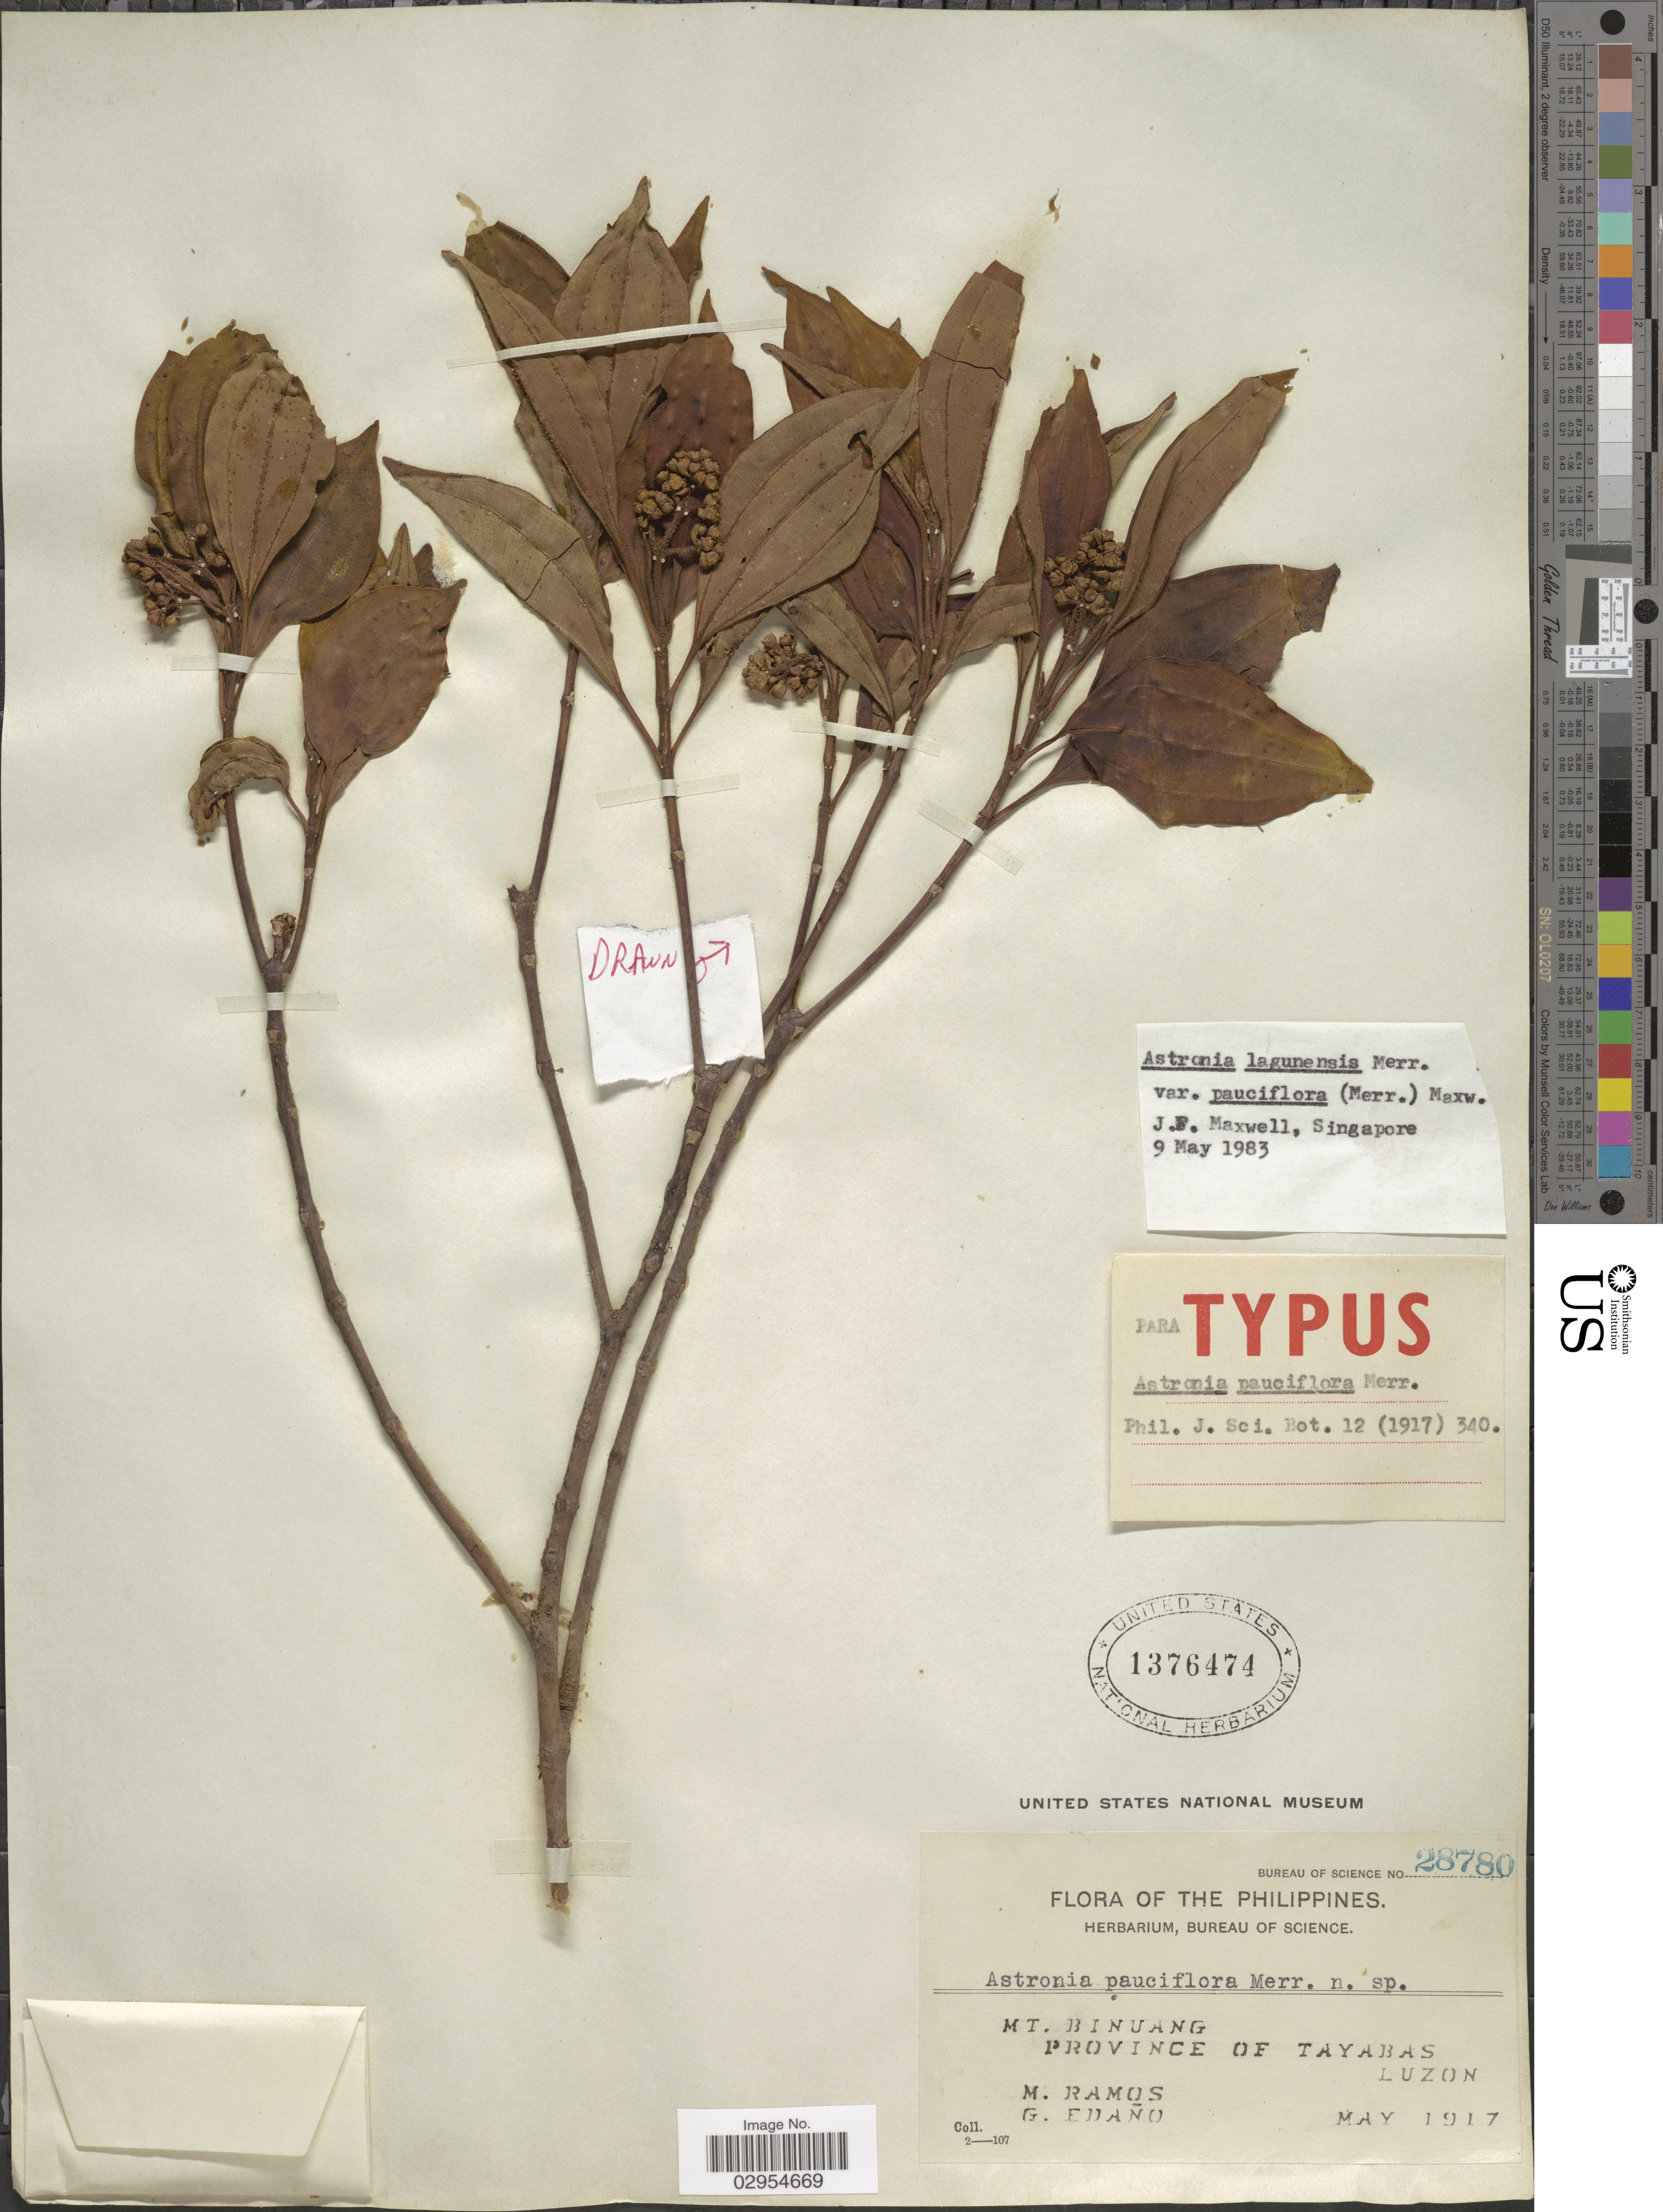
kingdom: Plantae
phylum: Tracheophyta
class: Magnoliopsida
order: Myrtales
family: Melastomataceae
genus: Astronia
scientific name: Astronia lagunensis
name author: Merr.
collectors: M. Ramos & G. Edaño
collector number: Bureau of Science 28780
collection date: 1917-05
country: Philippines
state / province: Calabarzon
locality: Mt. Binuang, Province of Tayabas, Luzon.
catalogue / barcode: US 1376474